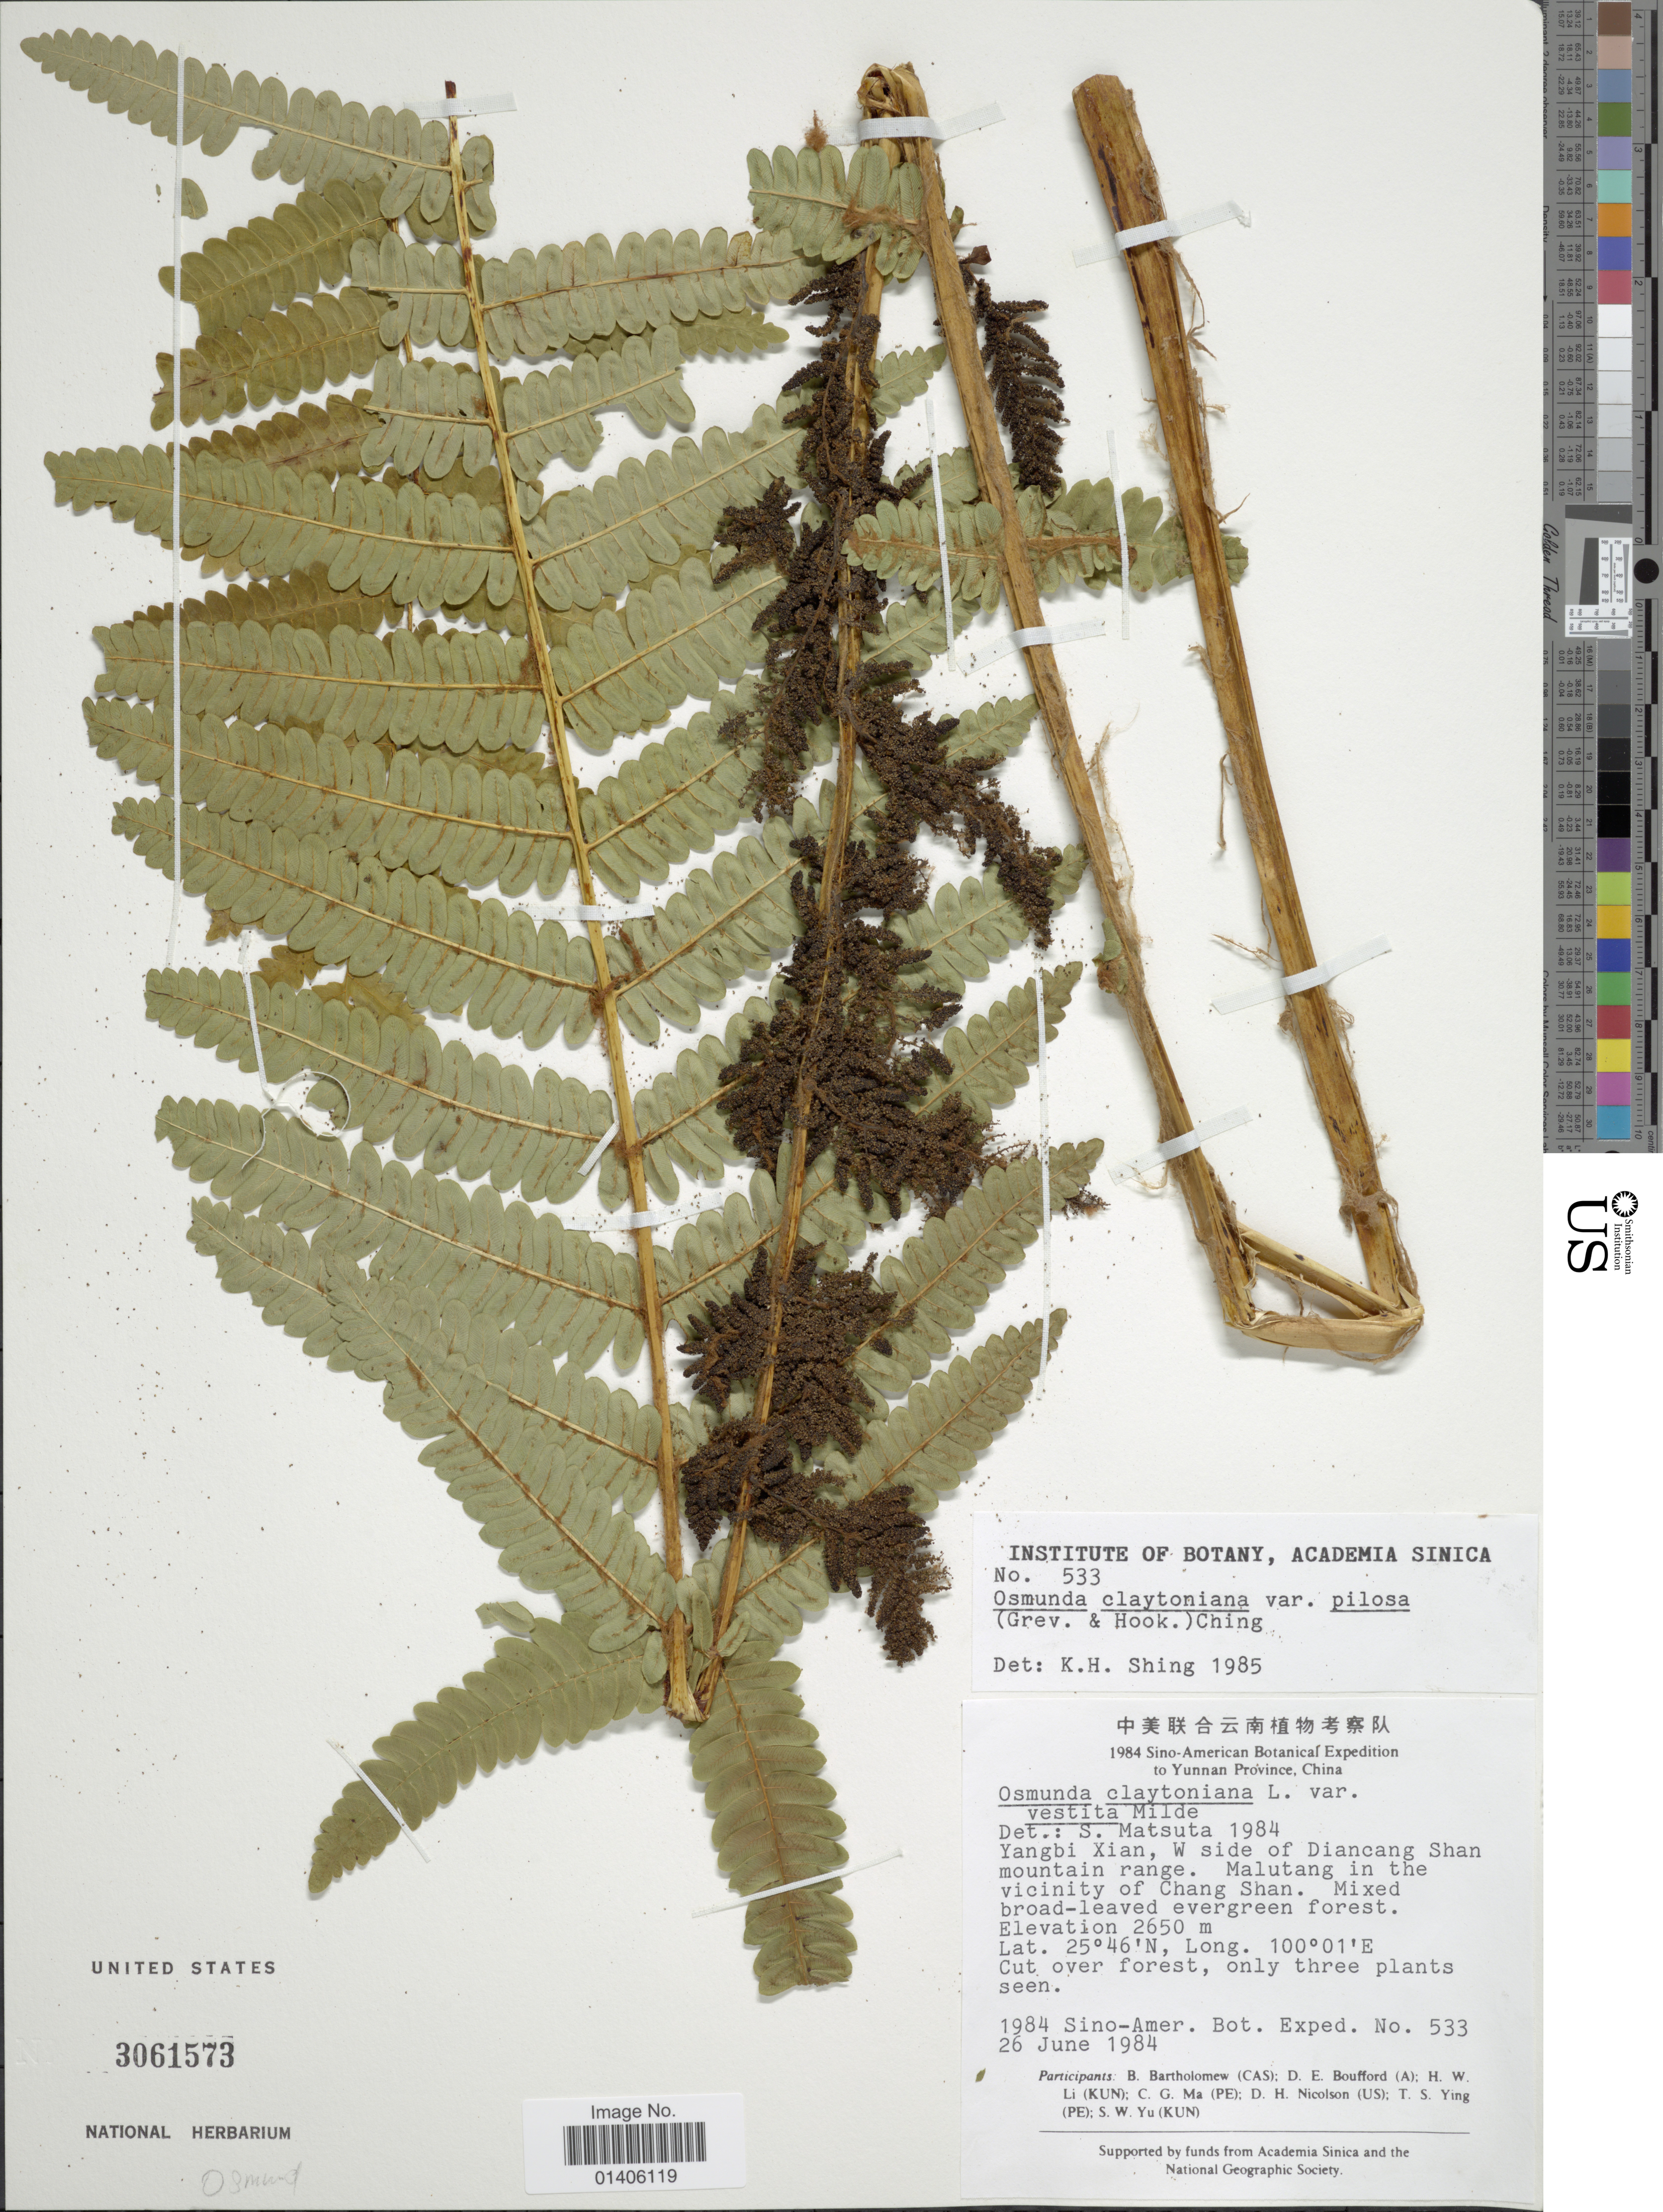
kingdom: Plantae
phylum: Tracheophyta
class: Polypodiopsida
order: Osmundales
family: Osmundaceae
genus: Claytosmunda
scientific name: Claytosmunda claytoniana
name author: (L.) Metzgar & Rouhan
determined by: Testo, W.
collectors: Sino-Amer. Bot. Exped. 1984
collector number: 533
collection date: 1984-06-26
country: China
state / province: Yunnan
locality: Yangbi Xian, W side of Diancang Shan mountain range. Malutang in the vicinity of Chang Shan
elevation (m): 2650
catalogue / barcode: US 3061573